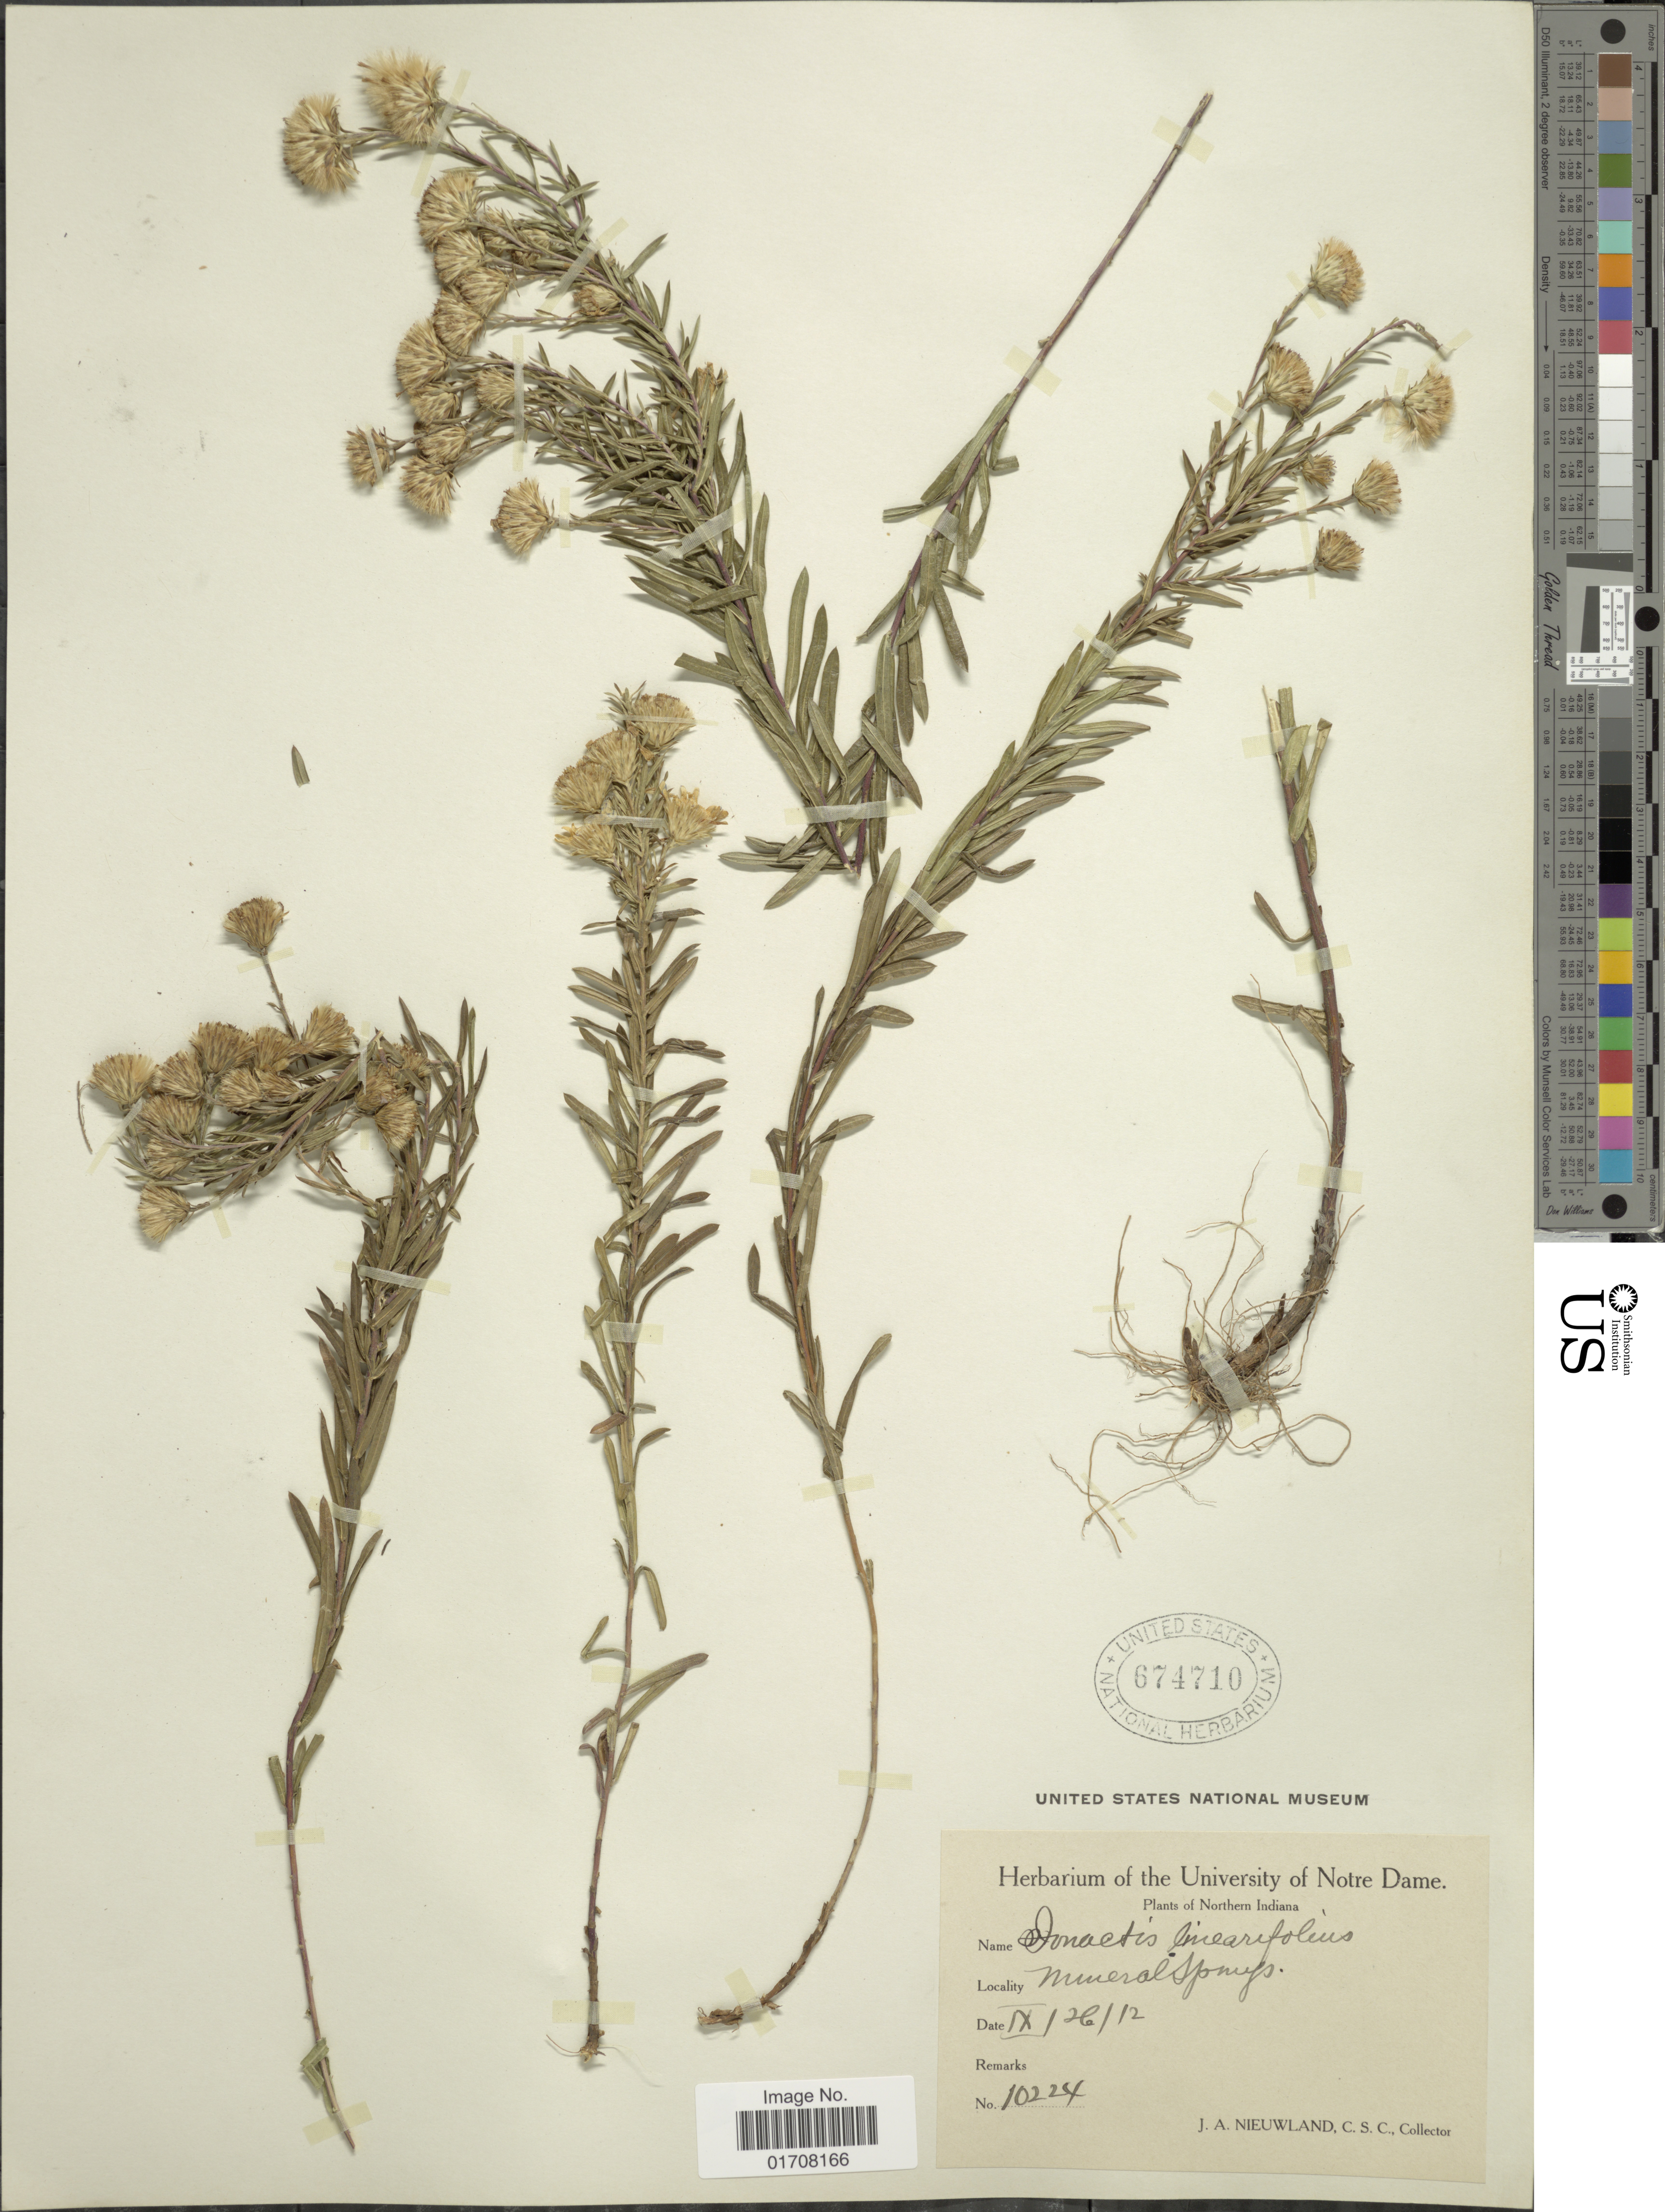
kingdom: Plantae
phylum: Tracheophyta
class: Magnoliopsida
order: Asterales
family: Asteraceae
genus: Ionactis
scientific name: Ionactis linearifolius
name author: (L.) Greene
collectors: J. A. Nieuwland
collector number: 10224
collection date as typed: Transcribed d/m/y: 26/9/12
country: United States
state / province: Indiana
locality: Northern Indiana, Mineral Springs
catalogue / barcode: US 674710